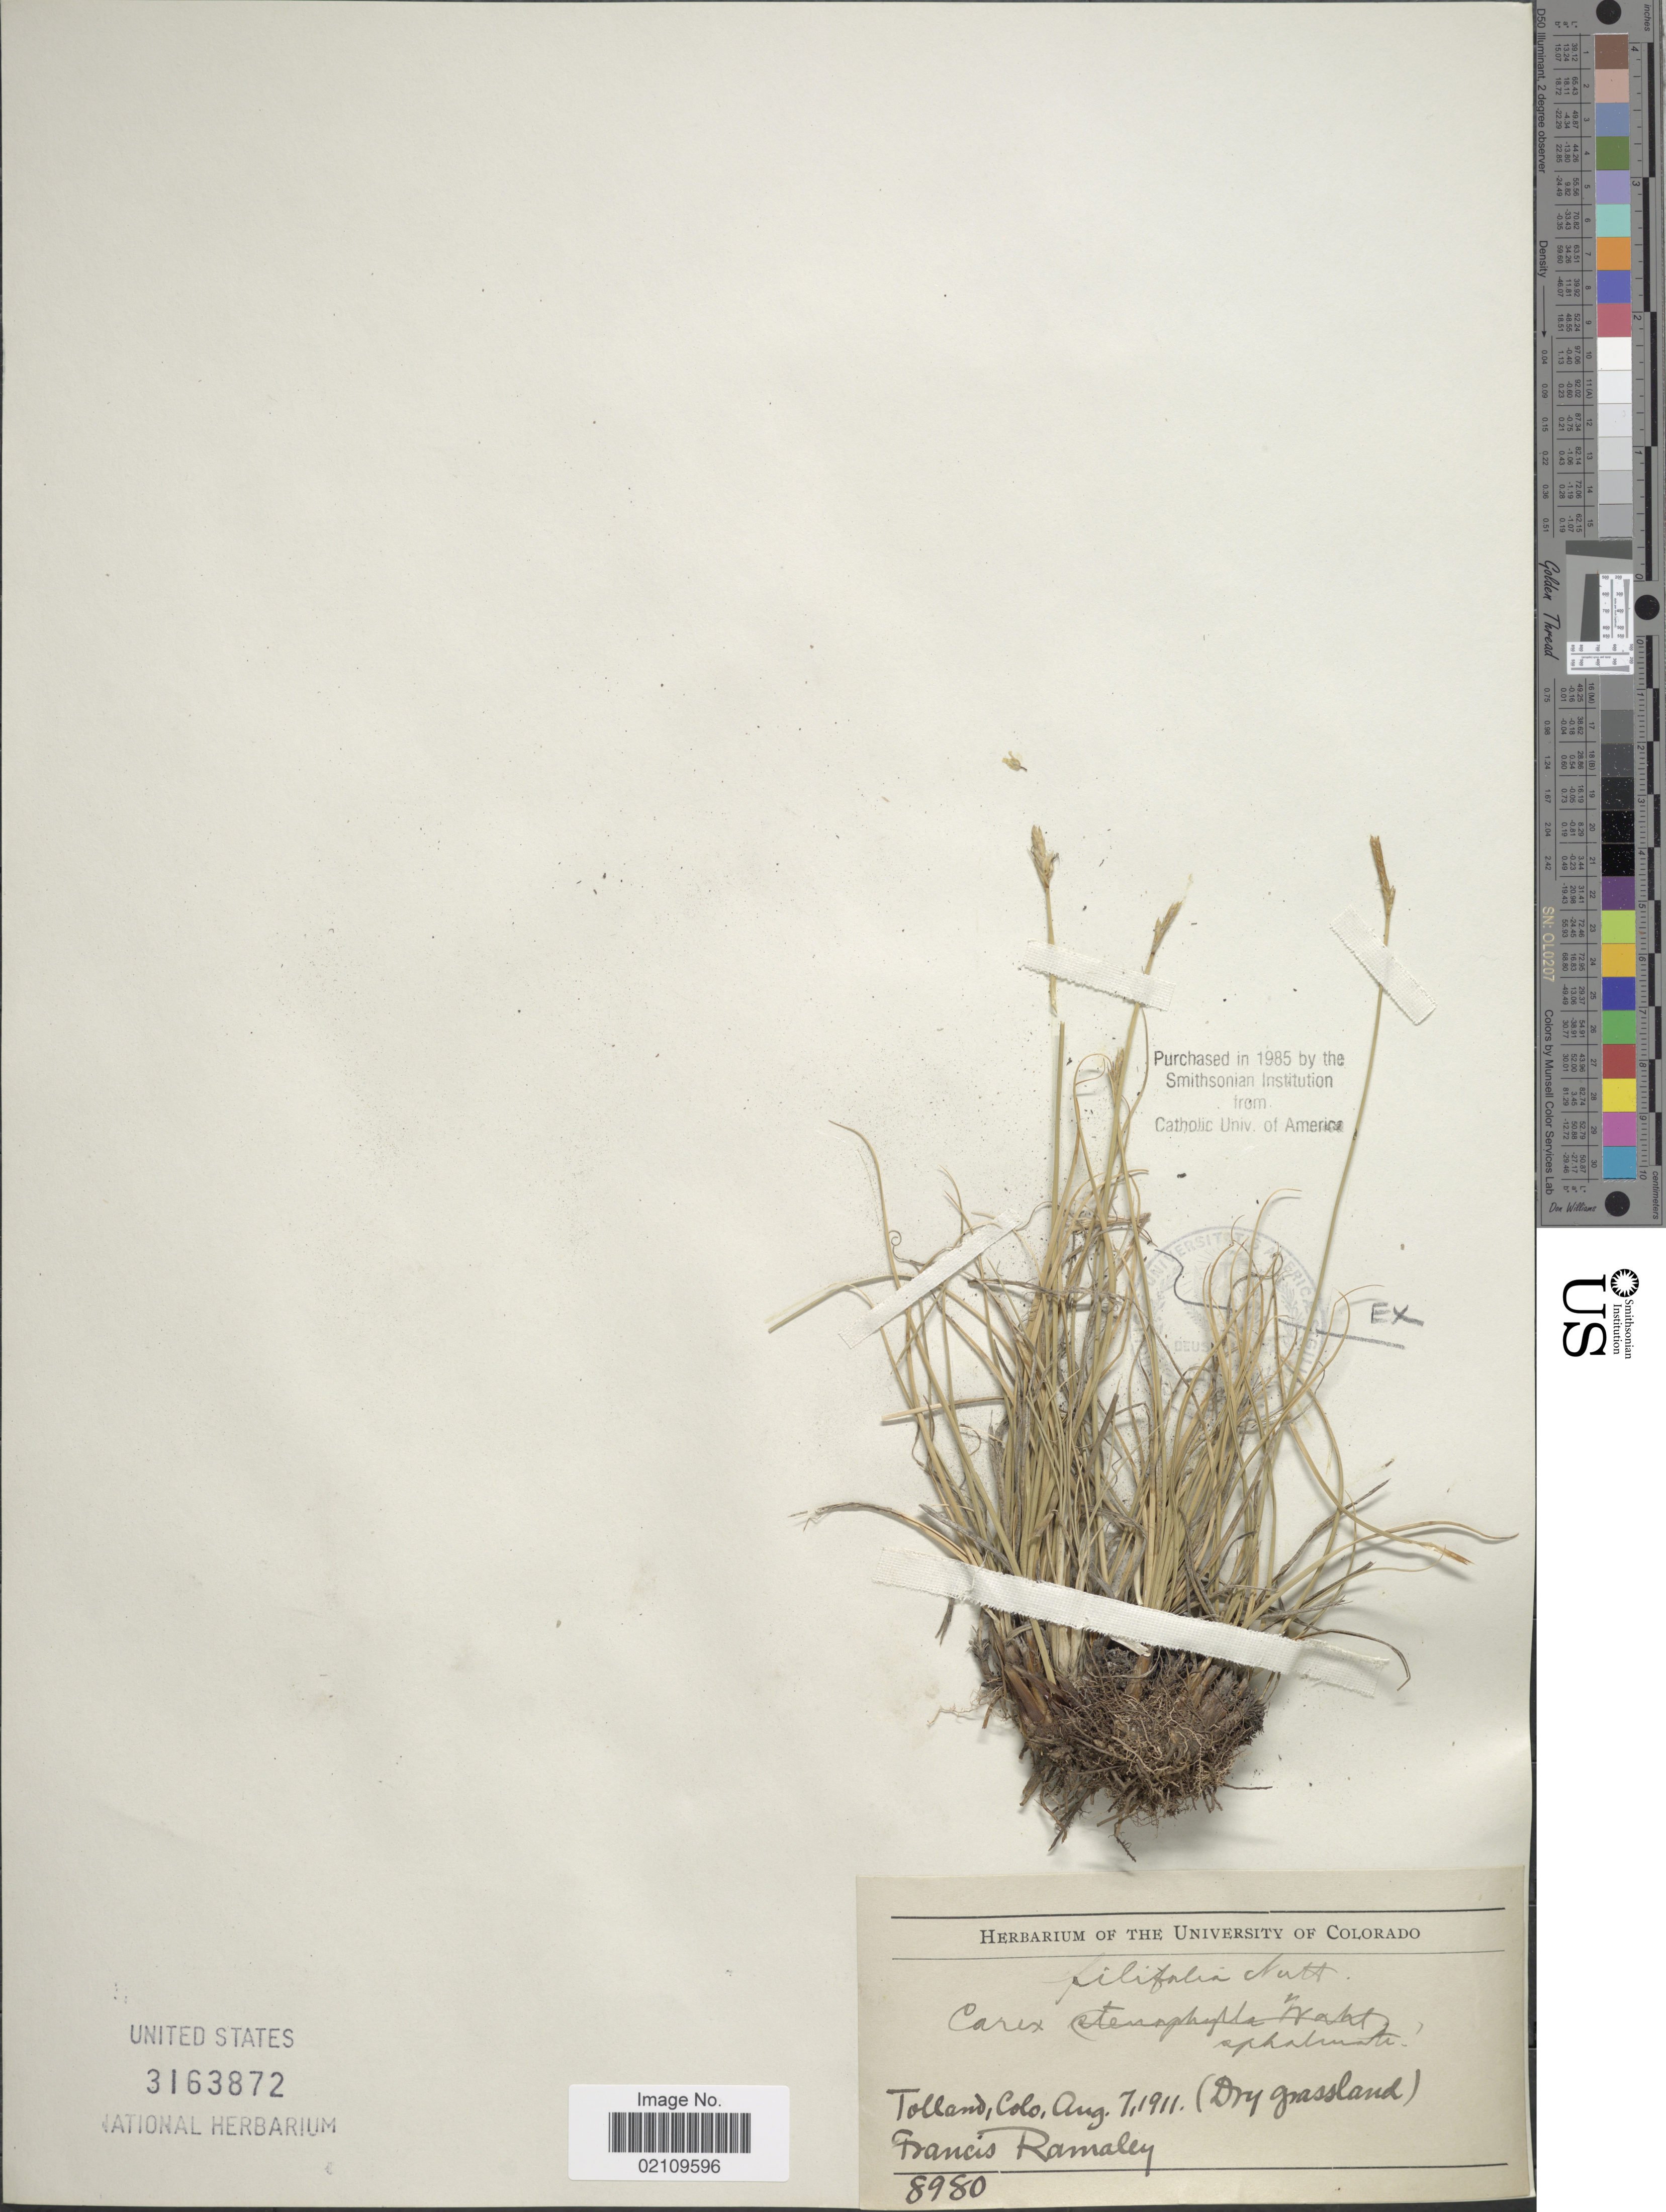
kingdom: Plantae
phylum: Tracheophyta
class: Liliopsida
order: Poales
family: Cyperaceae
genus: Carex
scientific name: Carex filifolia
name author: Nutt.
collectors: F. Ramaley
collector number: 8980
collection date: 1911-08-07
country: United States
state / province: Colorado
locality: Tolland (Dry grassland)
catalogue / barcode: US 3163872